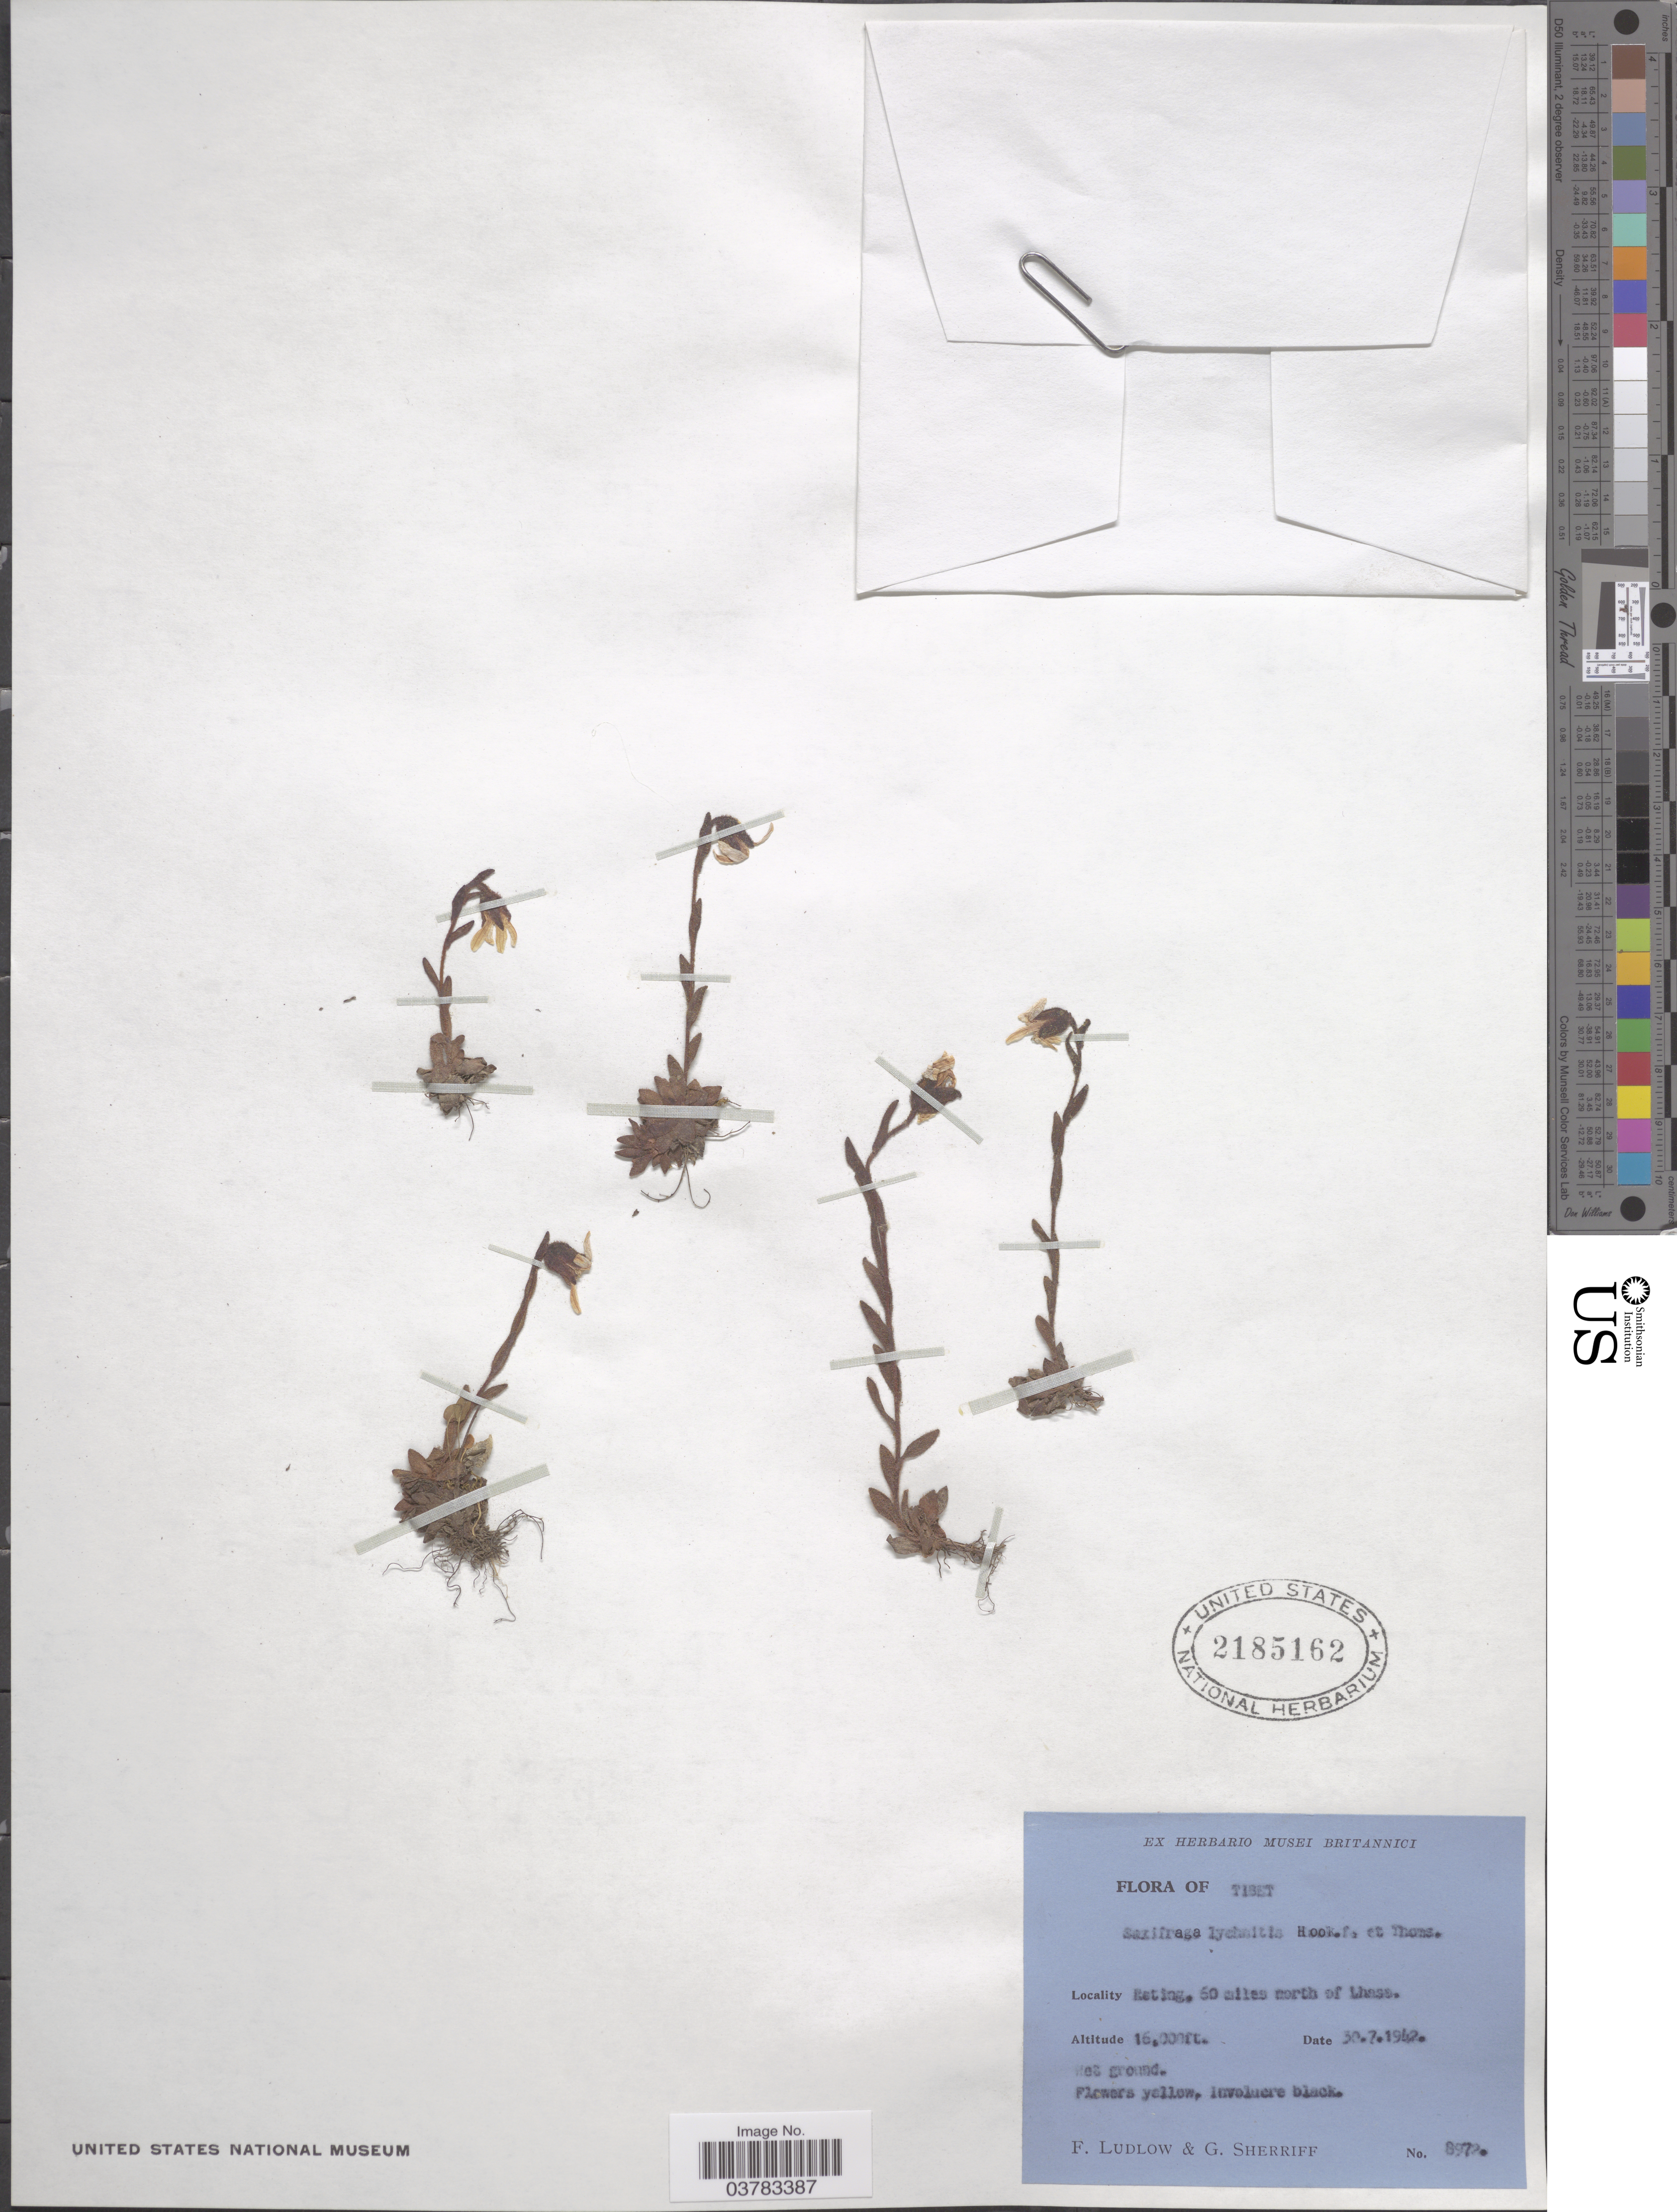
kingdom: Plantae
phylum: Tracheophyta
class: Magnoliopsida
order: Saxifragales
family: Saxifragaceae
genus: Saxifraga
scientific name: Saxifraga lychnitis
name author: Hook. f. & Thomson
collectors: F. Ludlow & G. Sherriff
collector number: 897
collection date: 1942-07-30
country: China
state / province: Xizang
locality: Tibet. Beting, 60 miles north of Lhasa.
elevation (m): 4877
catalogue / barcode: US 2185162